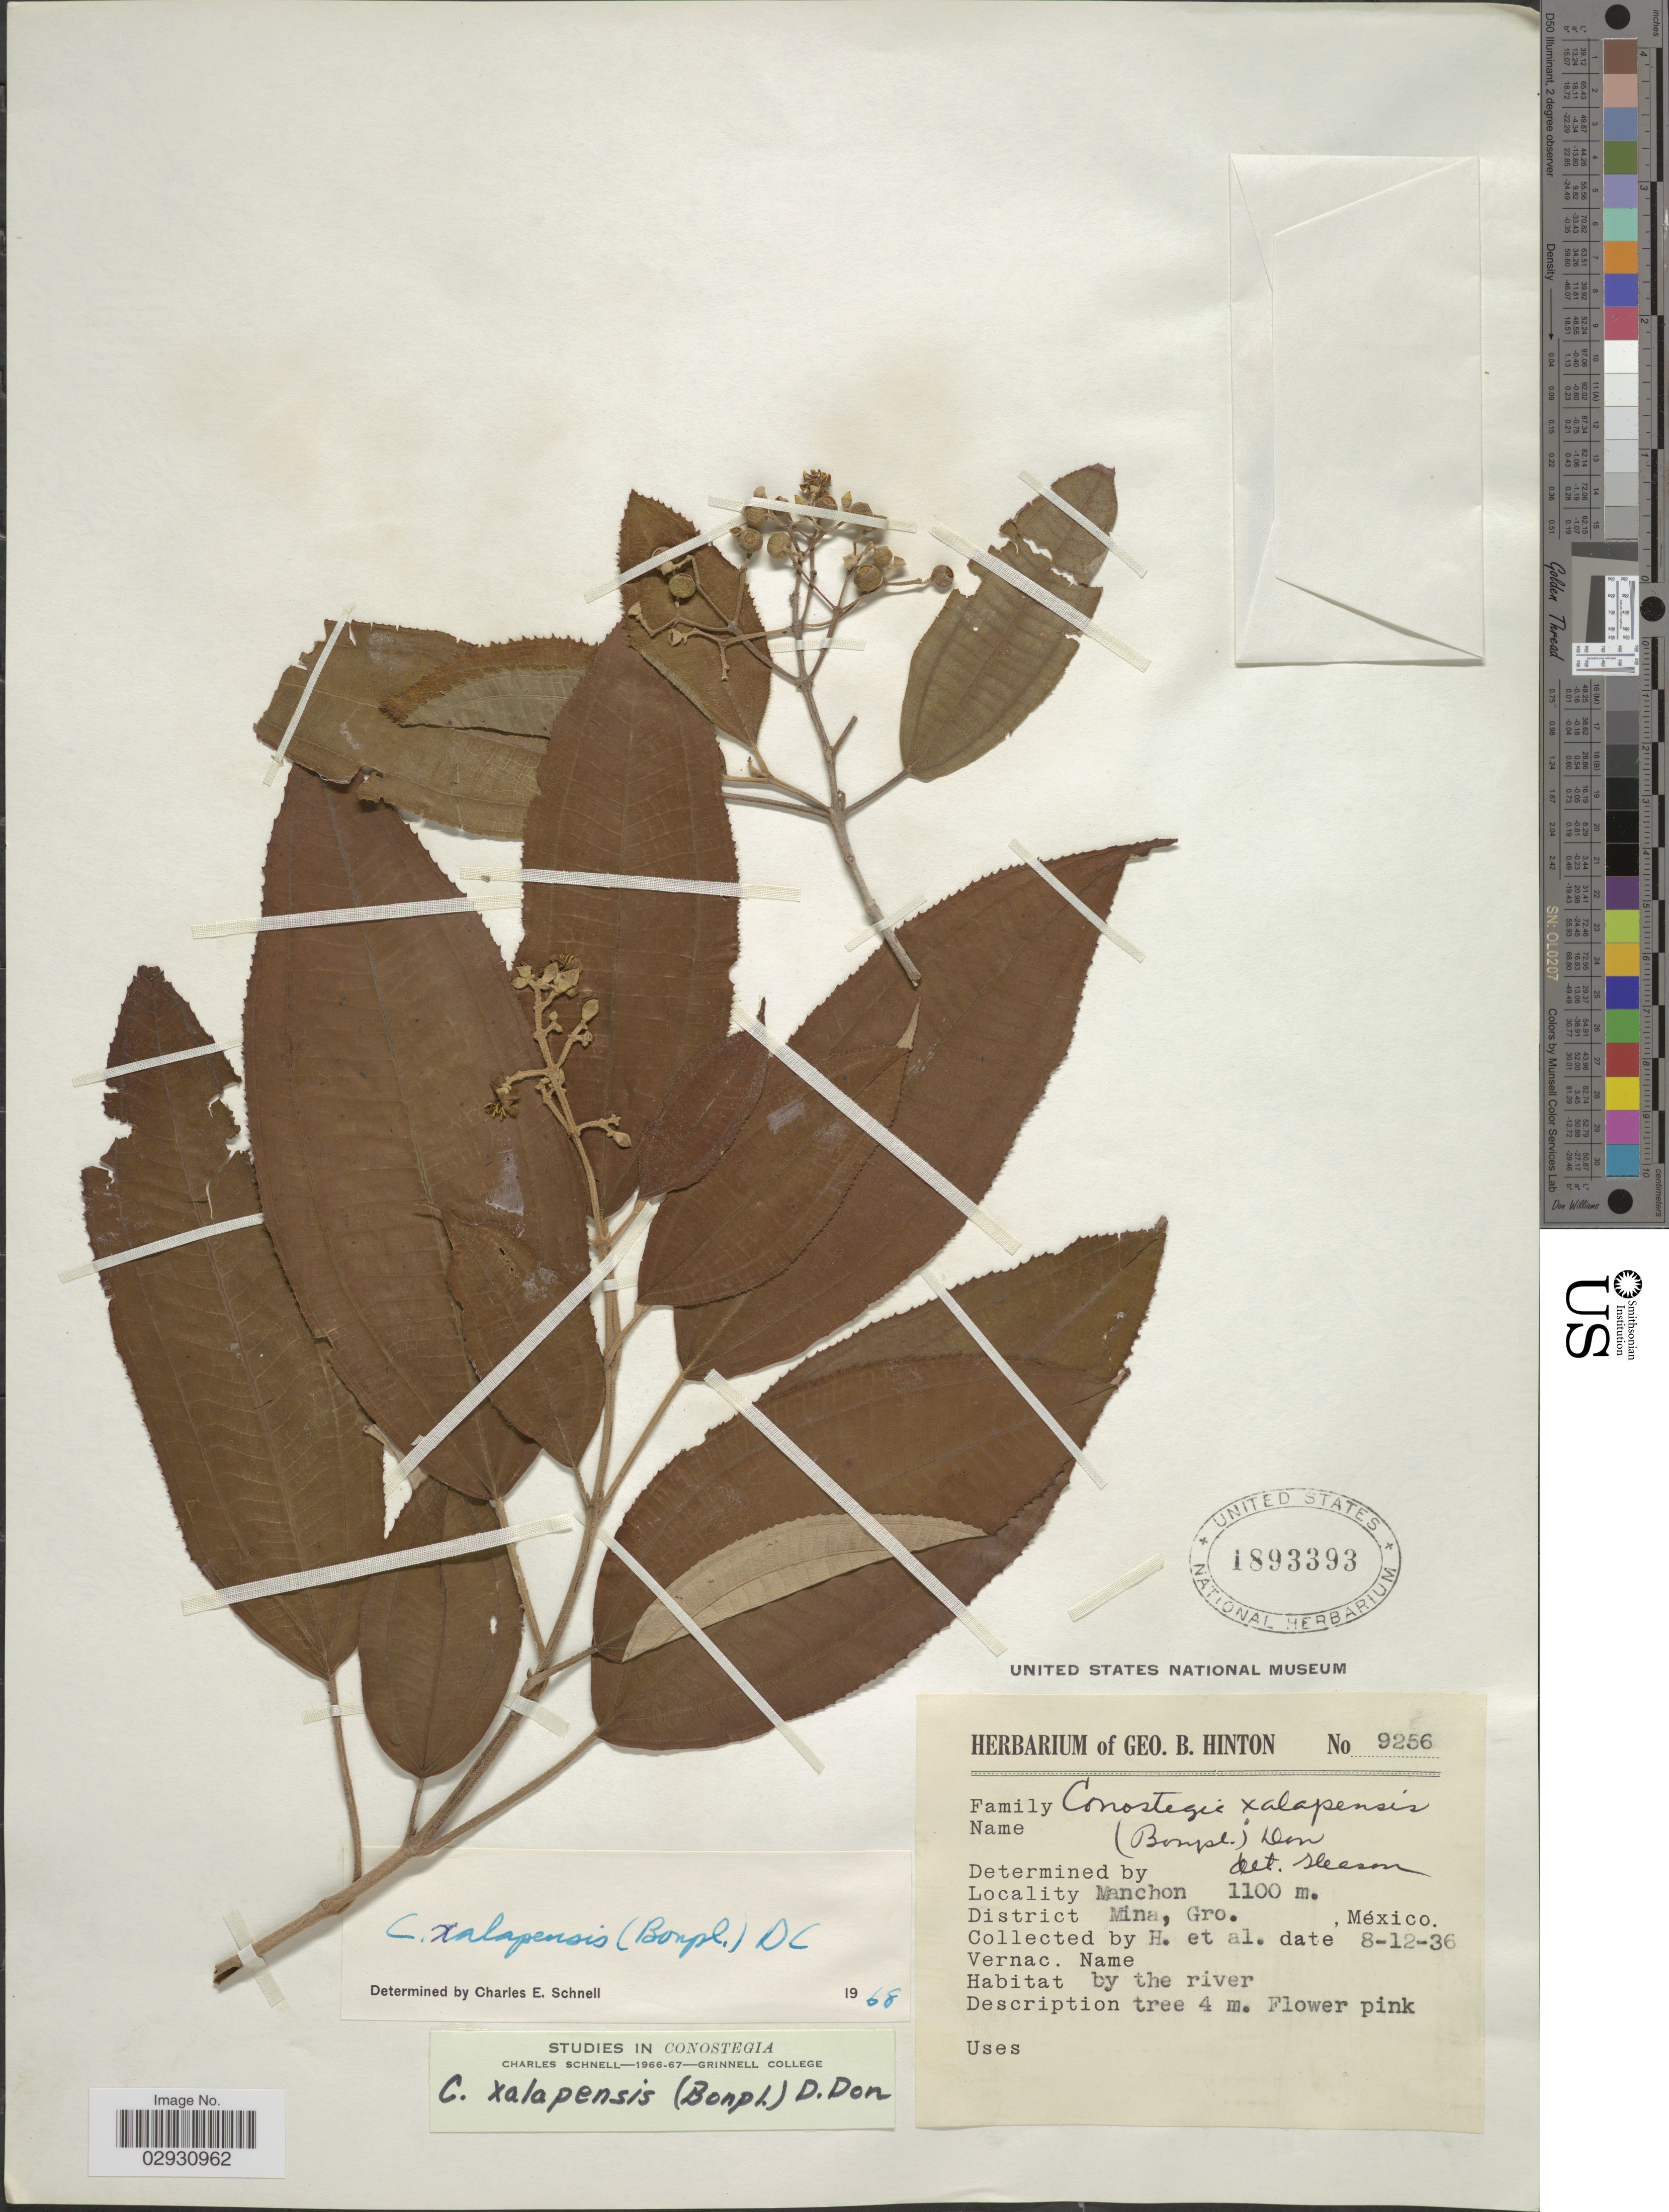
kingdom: Plantae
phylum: Tracheophyta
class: Magnoliopsida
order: Myrtales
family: Melastomataceae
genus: Conostegia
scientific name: Conostegia quadrangularis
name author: Schltdl. ex Steud.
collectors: G. B. Hinton & et al.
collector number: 9256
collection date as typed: Transcribed d/m/y: 8/12/36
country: Mexico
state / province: Guerrero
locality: Manchon, District Mina.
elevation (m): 1100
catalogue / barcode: US 1893393